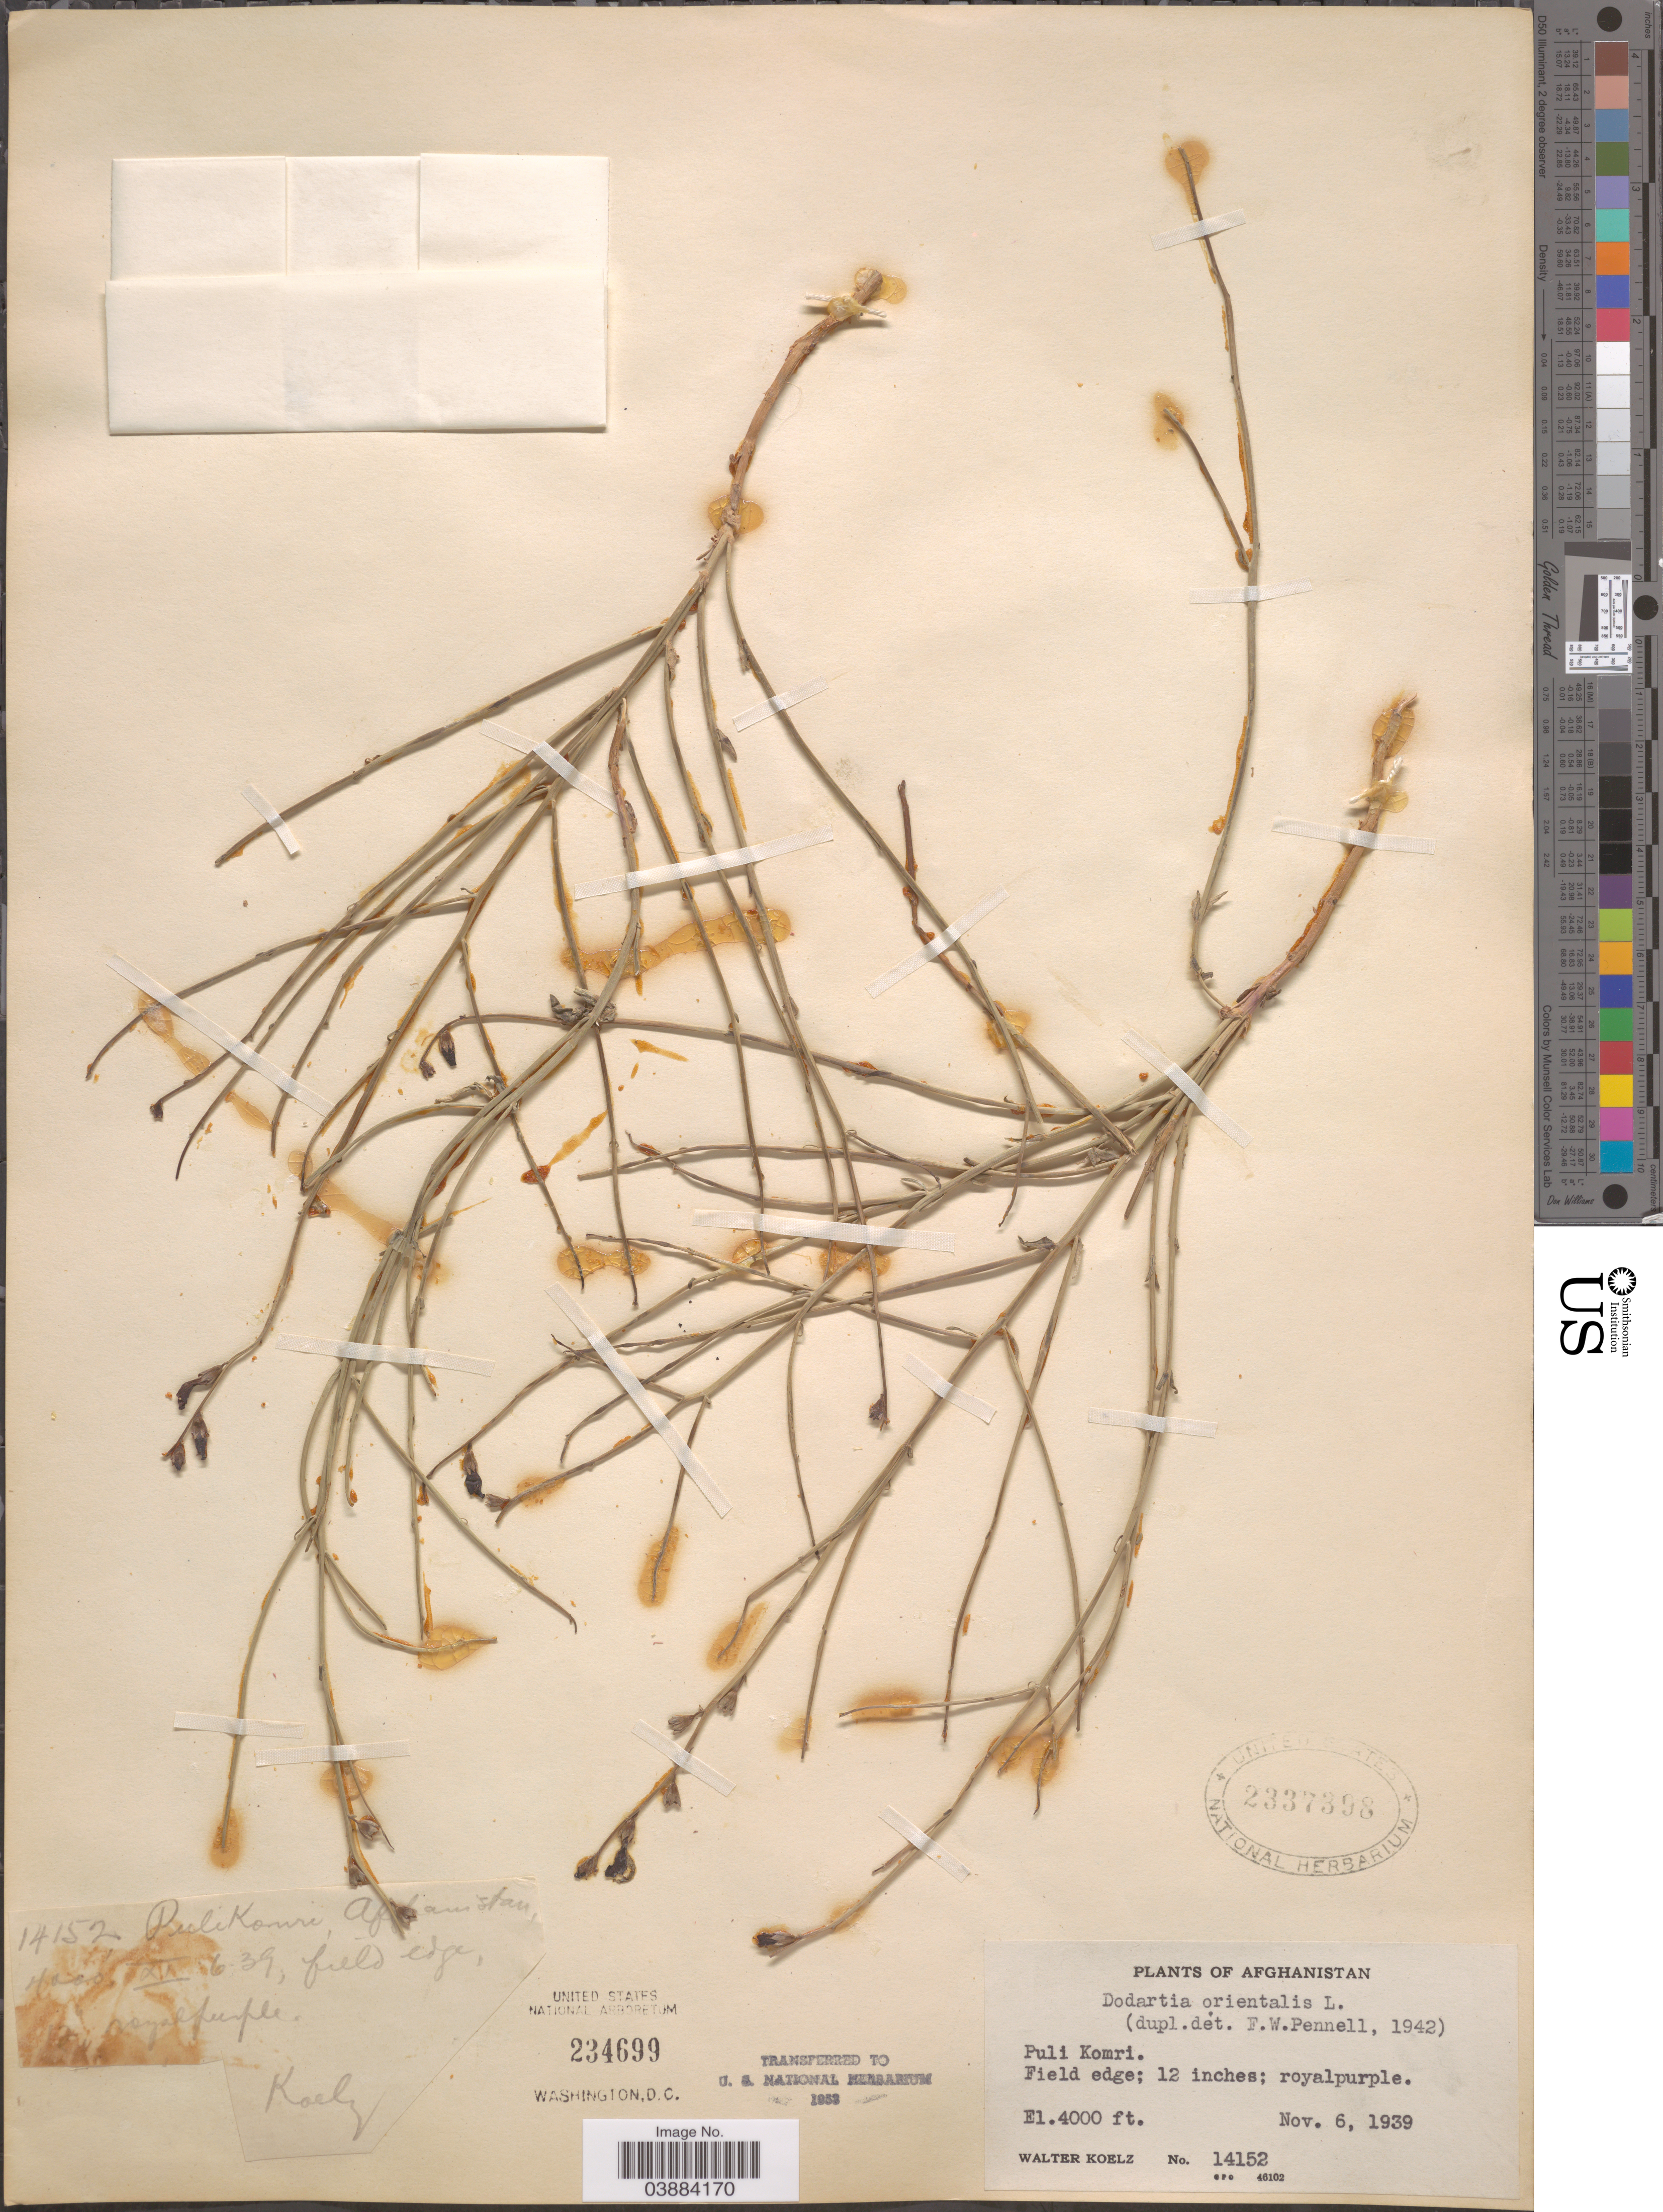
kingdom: Plantae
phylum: Tracheophyta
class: Magnoliopsida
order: Lamiales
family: Mazaceae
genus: Dodartia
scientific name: Dodartia orientalis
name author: L.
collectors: W. N. Koelz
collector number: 14152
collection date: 1939-11-06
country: Afghanistan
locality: Puli Komri.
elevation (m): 1219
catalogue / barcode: US 2337398